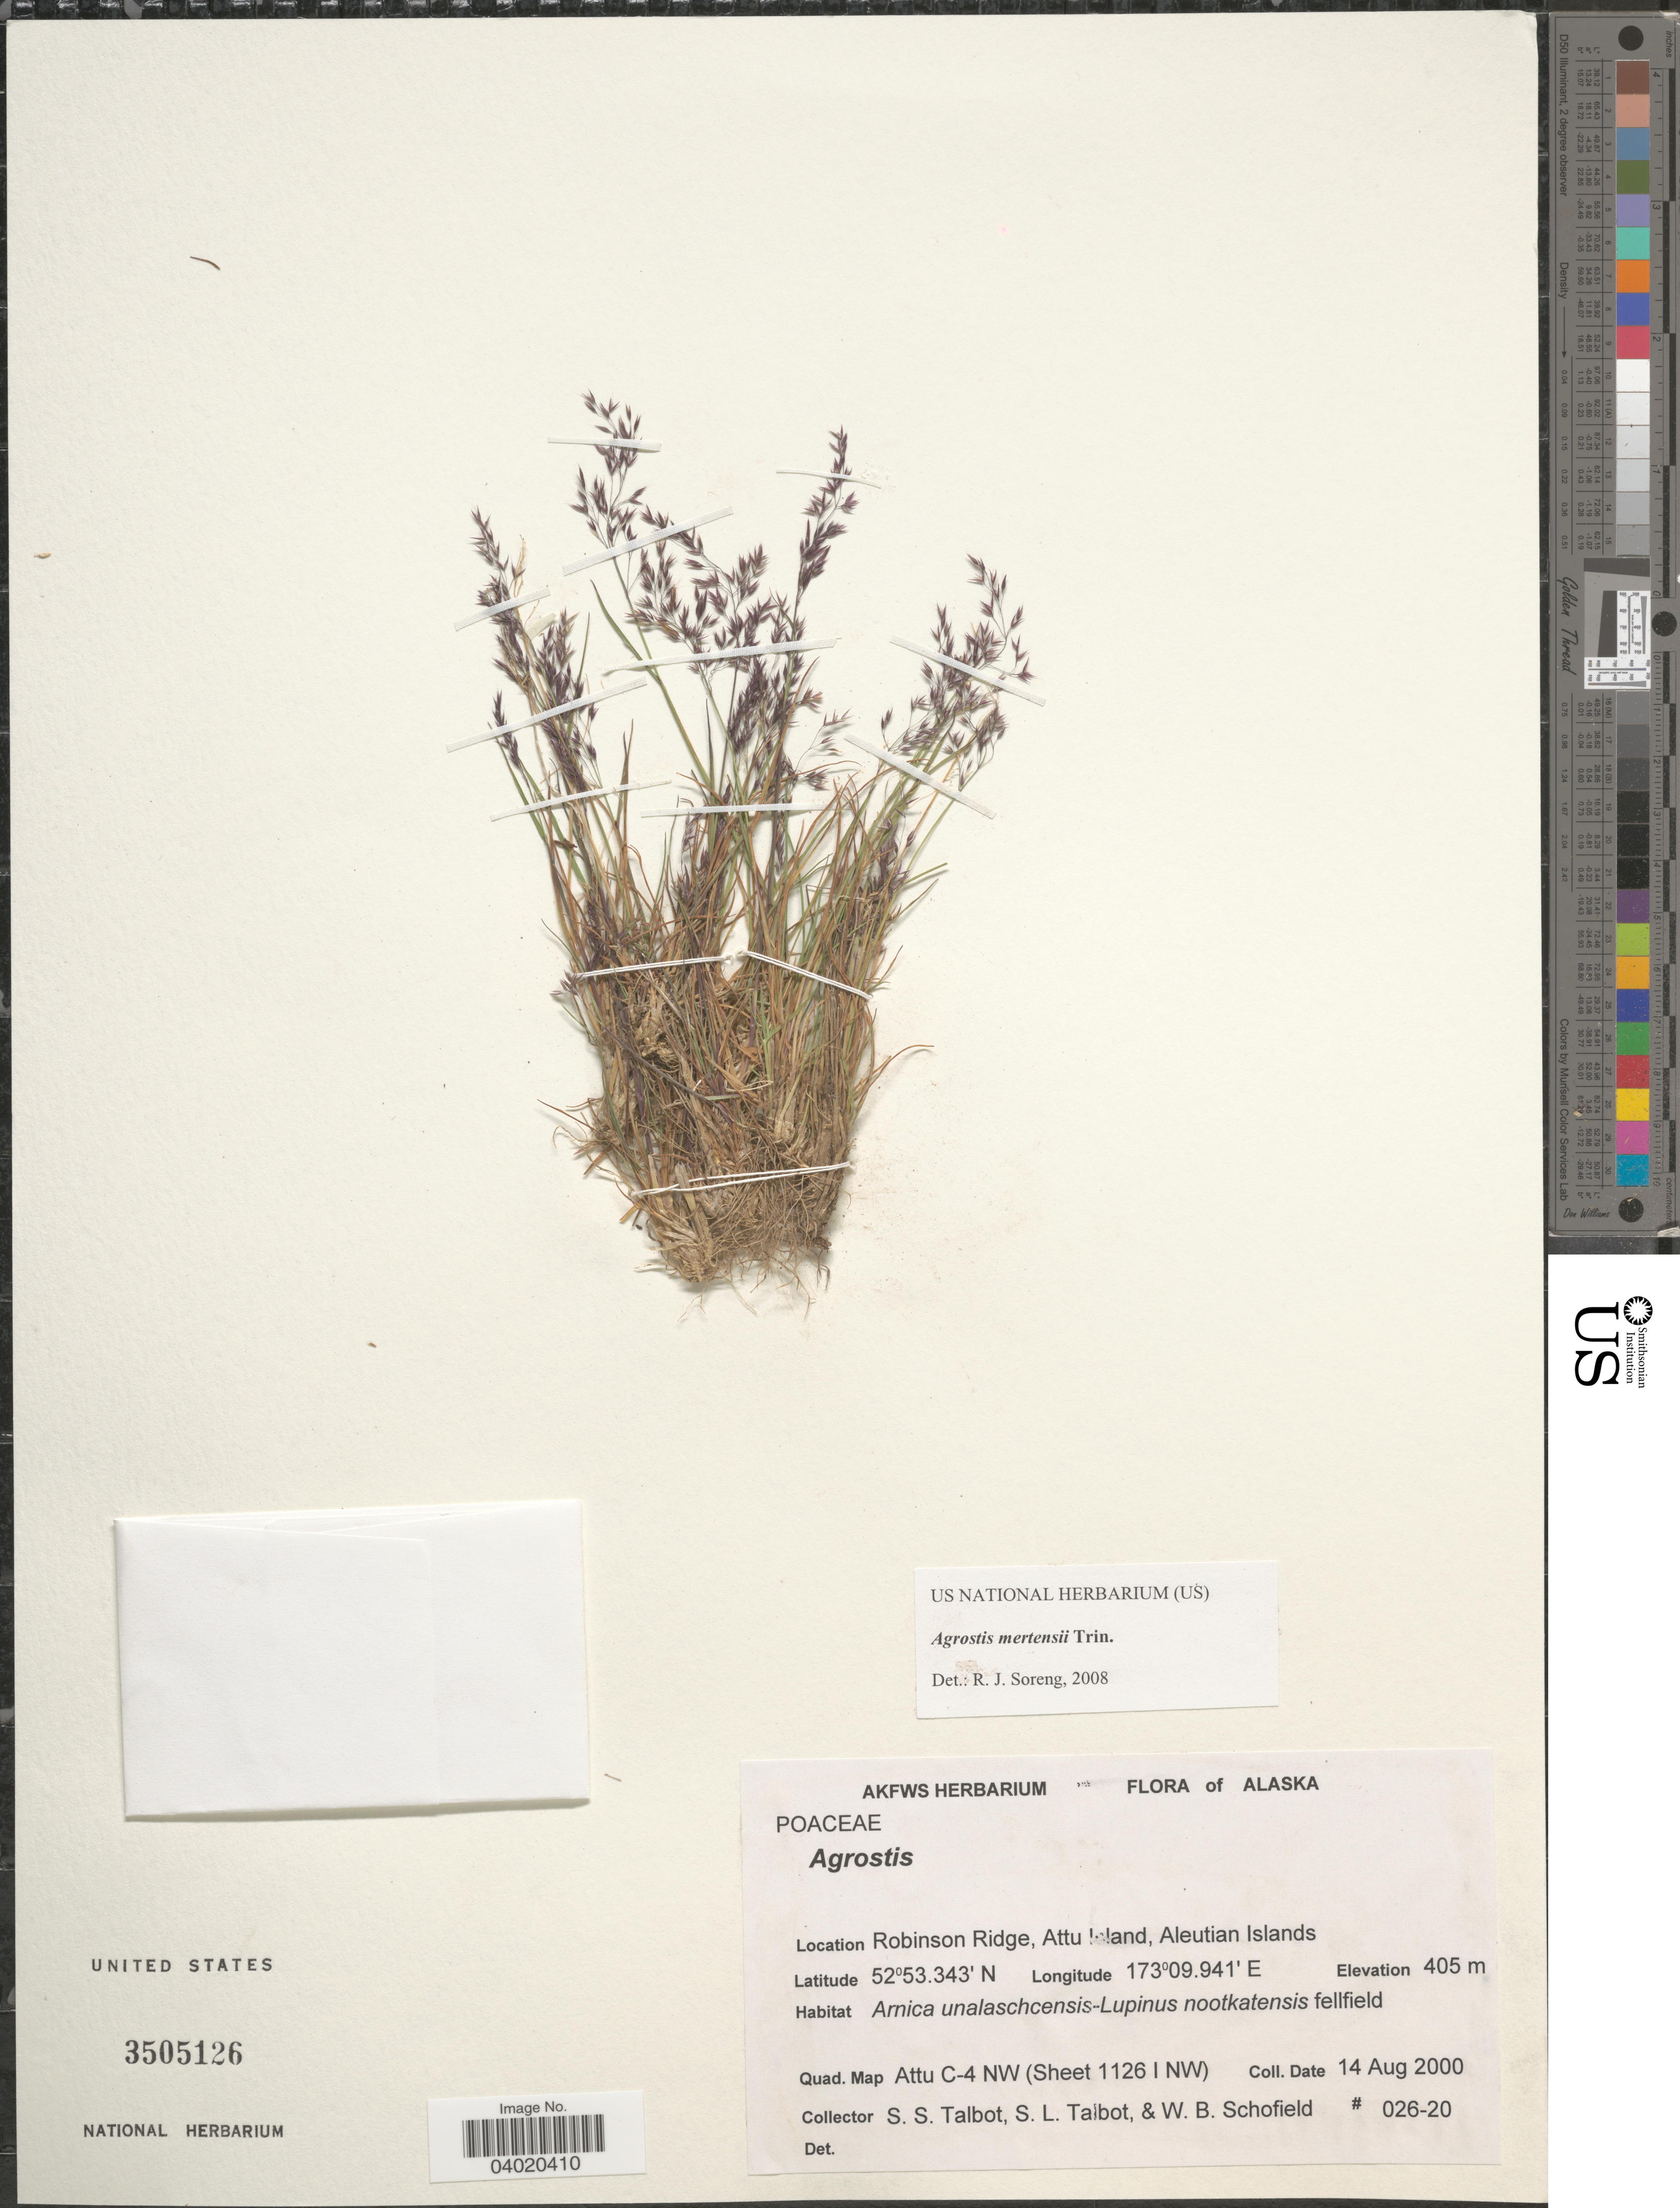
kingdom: Plantae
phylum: Tracheophyta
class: Liliopsida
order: Poales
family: Poaceae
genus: Agrostis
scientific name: Agrostis mertensii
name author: Trin.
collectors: S. S. Talbot, S. Talbot & W. Schofield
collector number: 026-20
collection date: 2000-08-14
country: United States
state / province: Alaska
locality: Robinson Ridge, Attu Islands, Aleutian Islands. Quad. Map Attu C-4 NW (Sheet 1126 I NW).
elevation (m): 405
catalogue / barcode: US 3505126